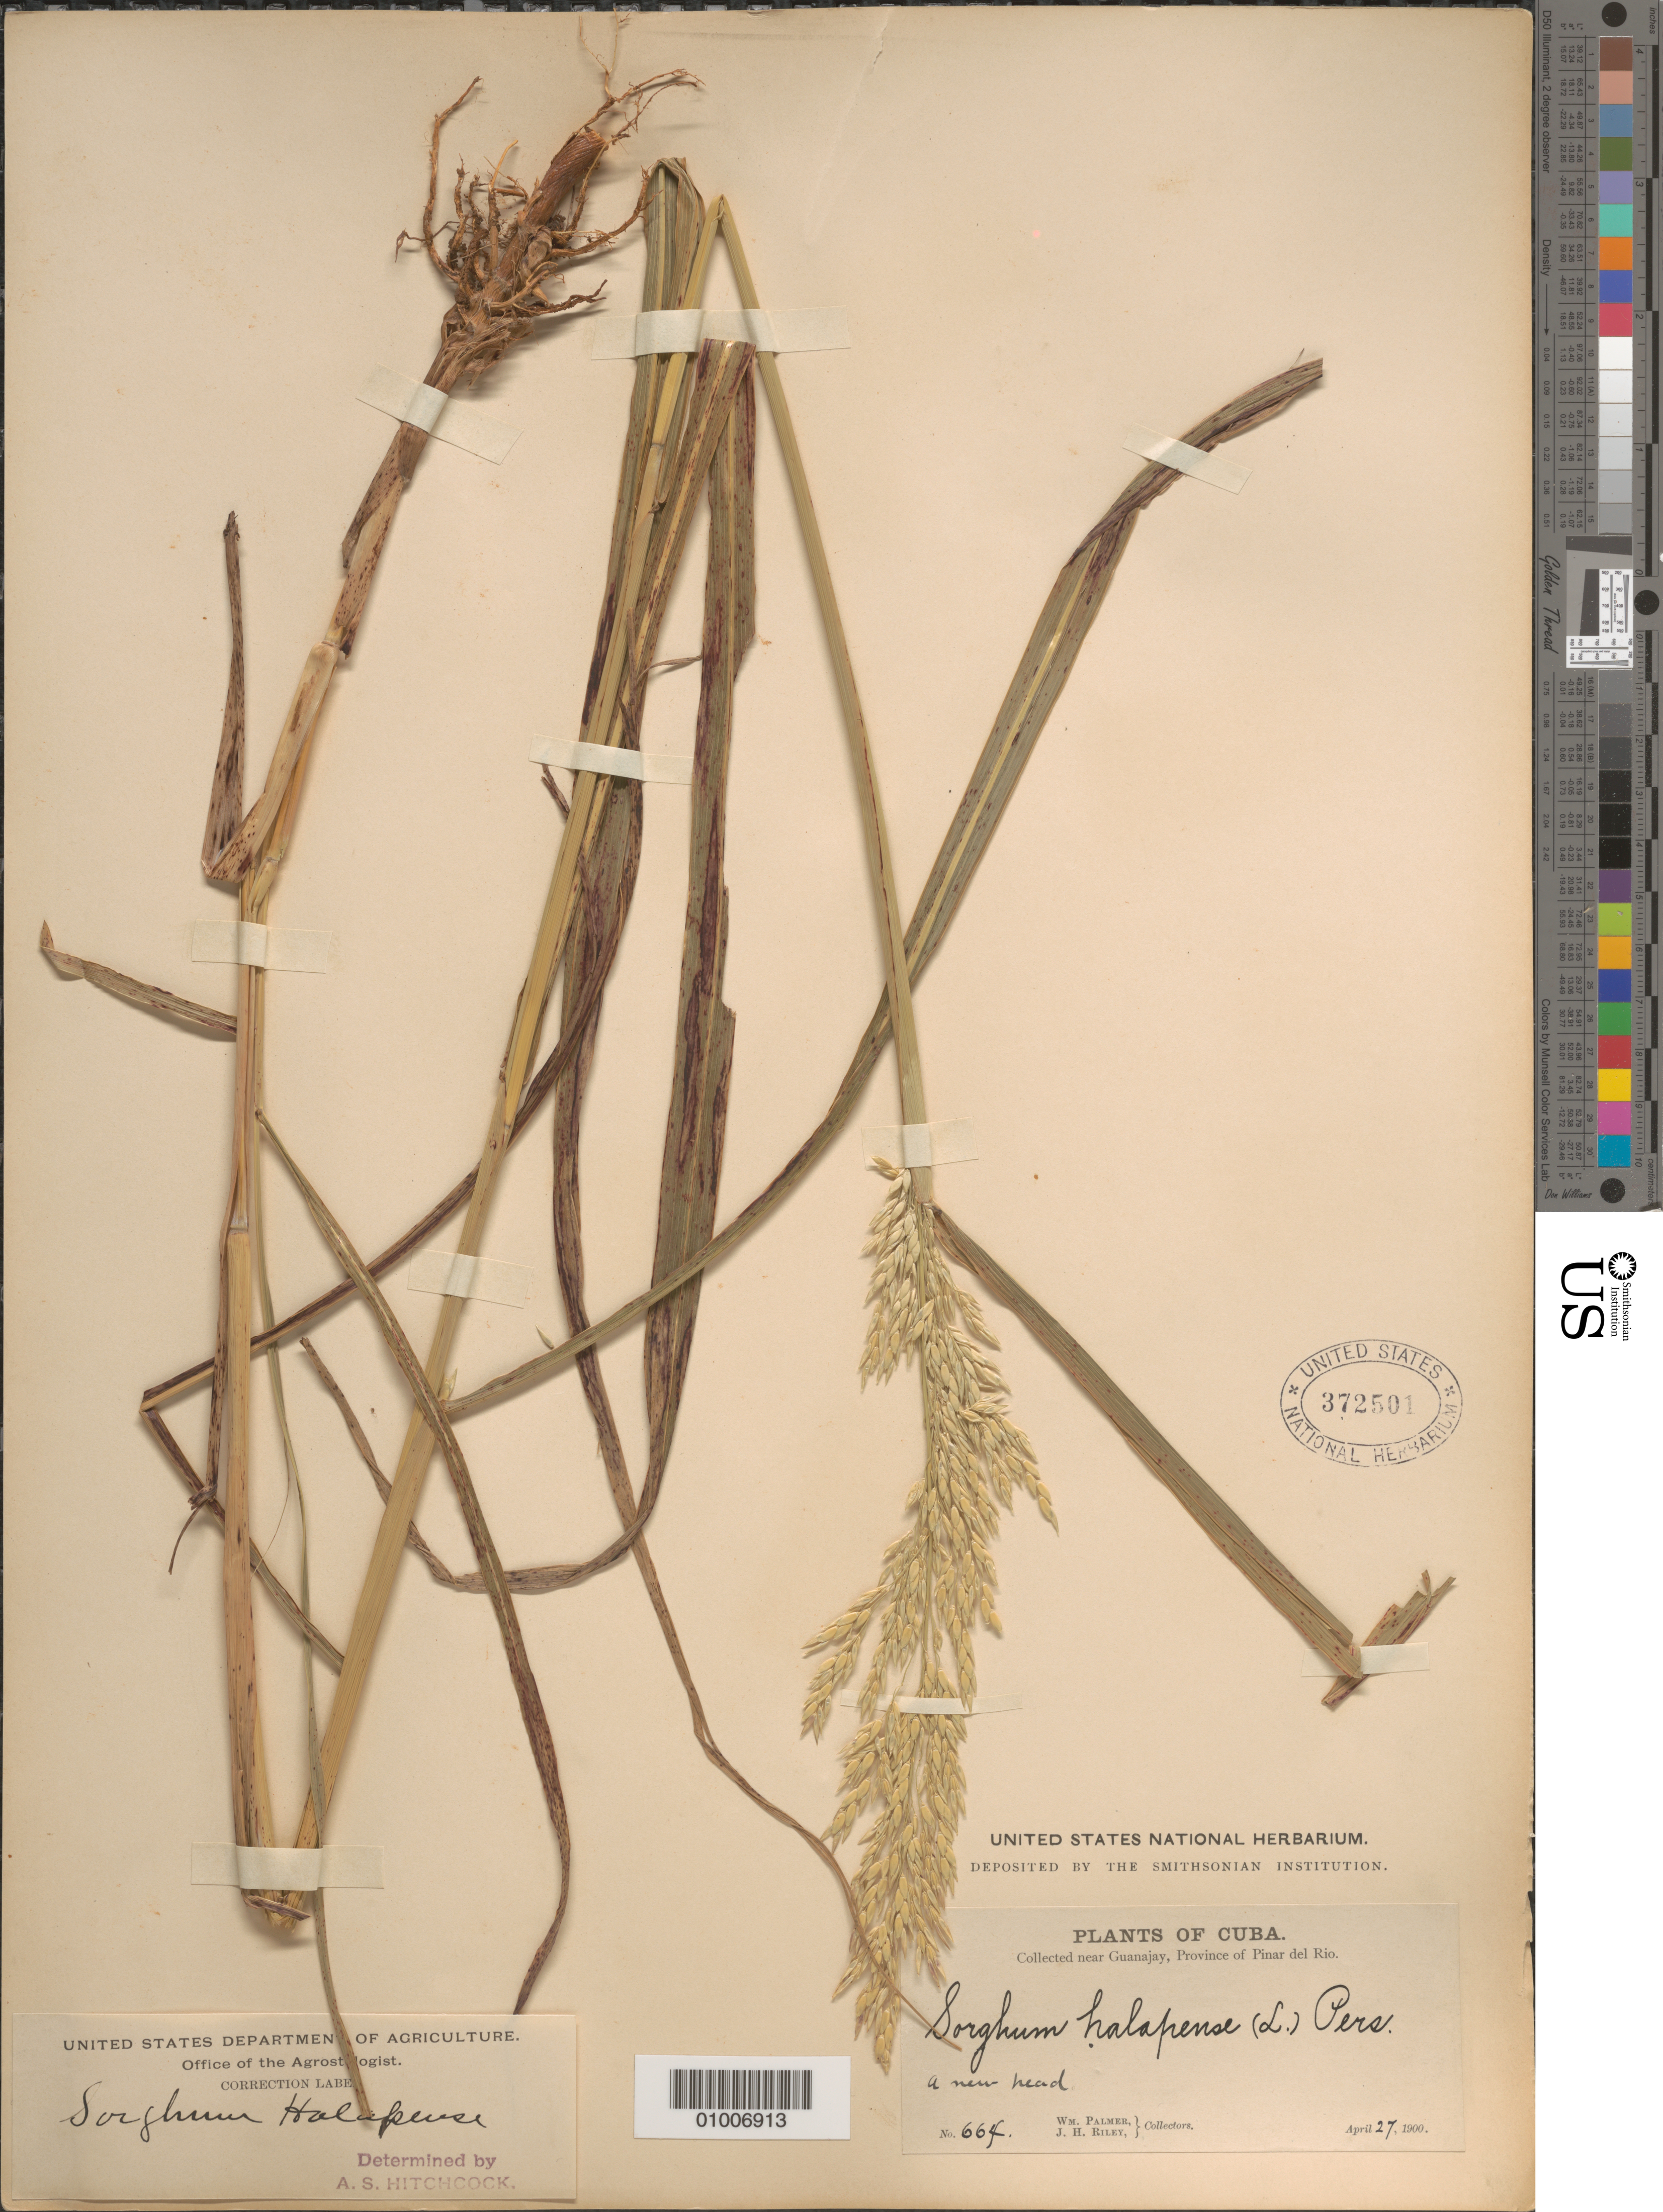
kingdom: Plantae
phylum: Tracheophyta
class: Liliopsida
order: Poales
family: Poaceae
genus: Sorghum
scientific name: Sorghum halepense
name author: (L.) Pers.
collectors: W. Palmer & J. H. Riley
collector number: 664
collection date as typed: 27 Apr 1900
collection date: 1900-04-27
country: Cuba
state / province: Pinar del Rio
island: Cuba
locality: Collected near Guanajay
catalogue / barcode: US 372501